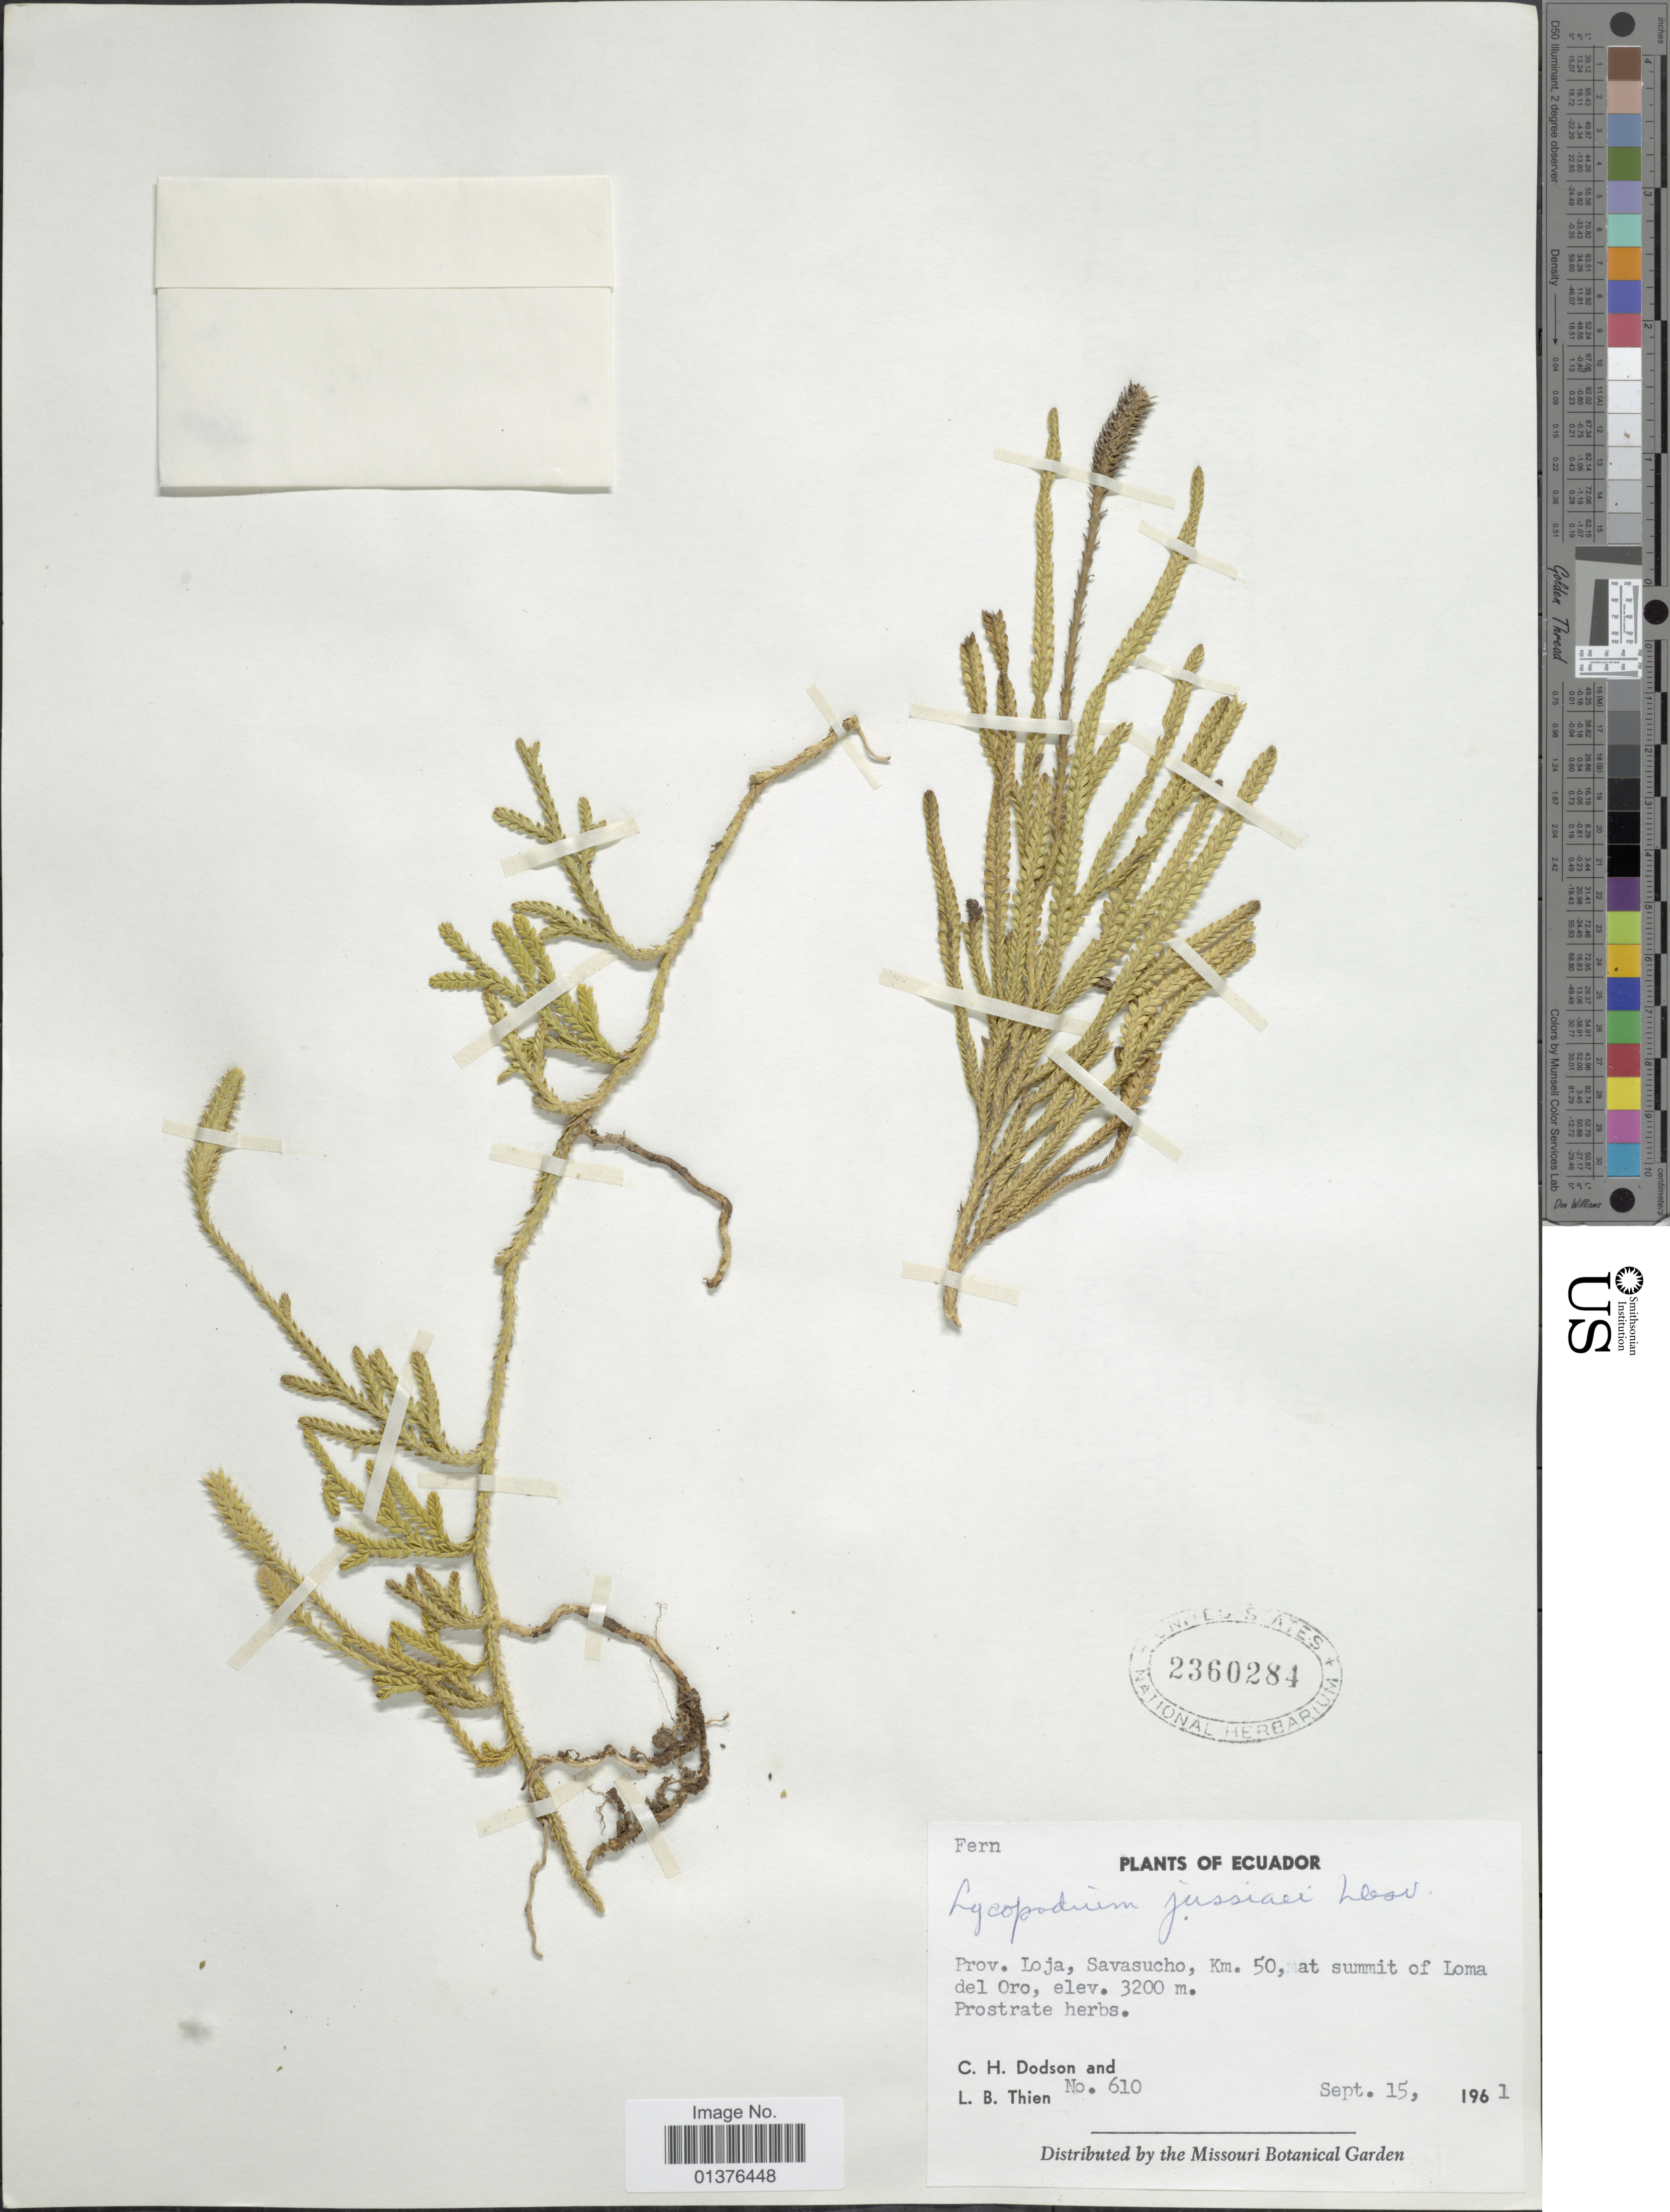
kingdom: Plantae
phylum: Tracheophyta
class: Lycopodiopsida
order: Lycopodiales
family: Lycopodiaceae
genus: Diphasium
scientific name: Diphasium jussiaei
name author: (Desv.) C. Presl ex Rothm.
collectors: C. H. Dodson & L. Thien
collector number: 610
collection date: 1961-09-15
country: Ecuador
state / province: Loja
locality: Savasucho, km 50 at summit of Loma del Oro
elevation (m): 3200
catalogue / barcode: US 2360284